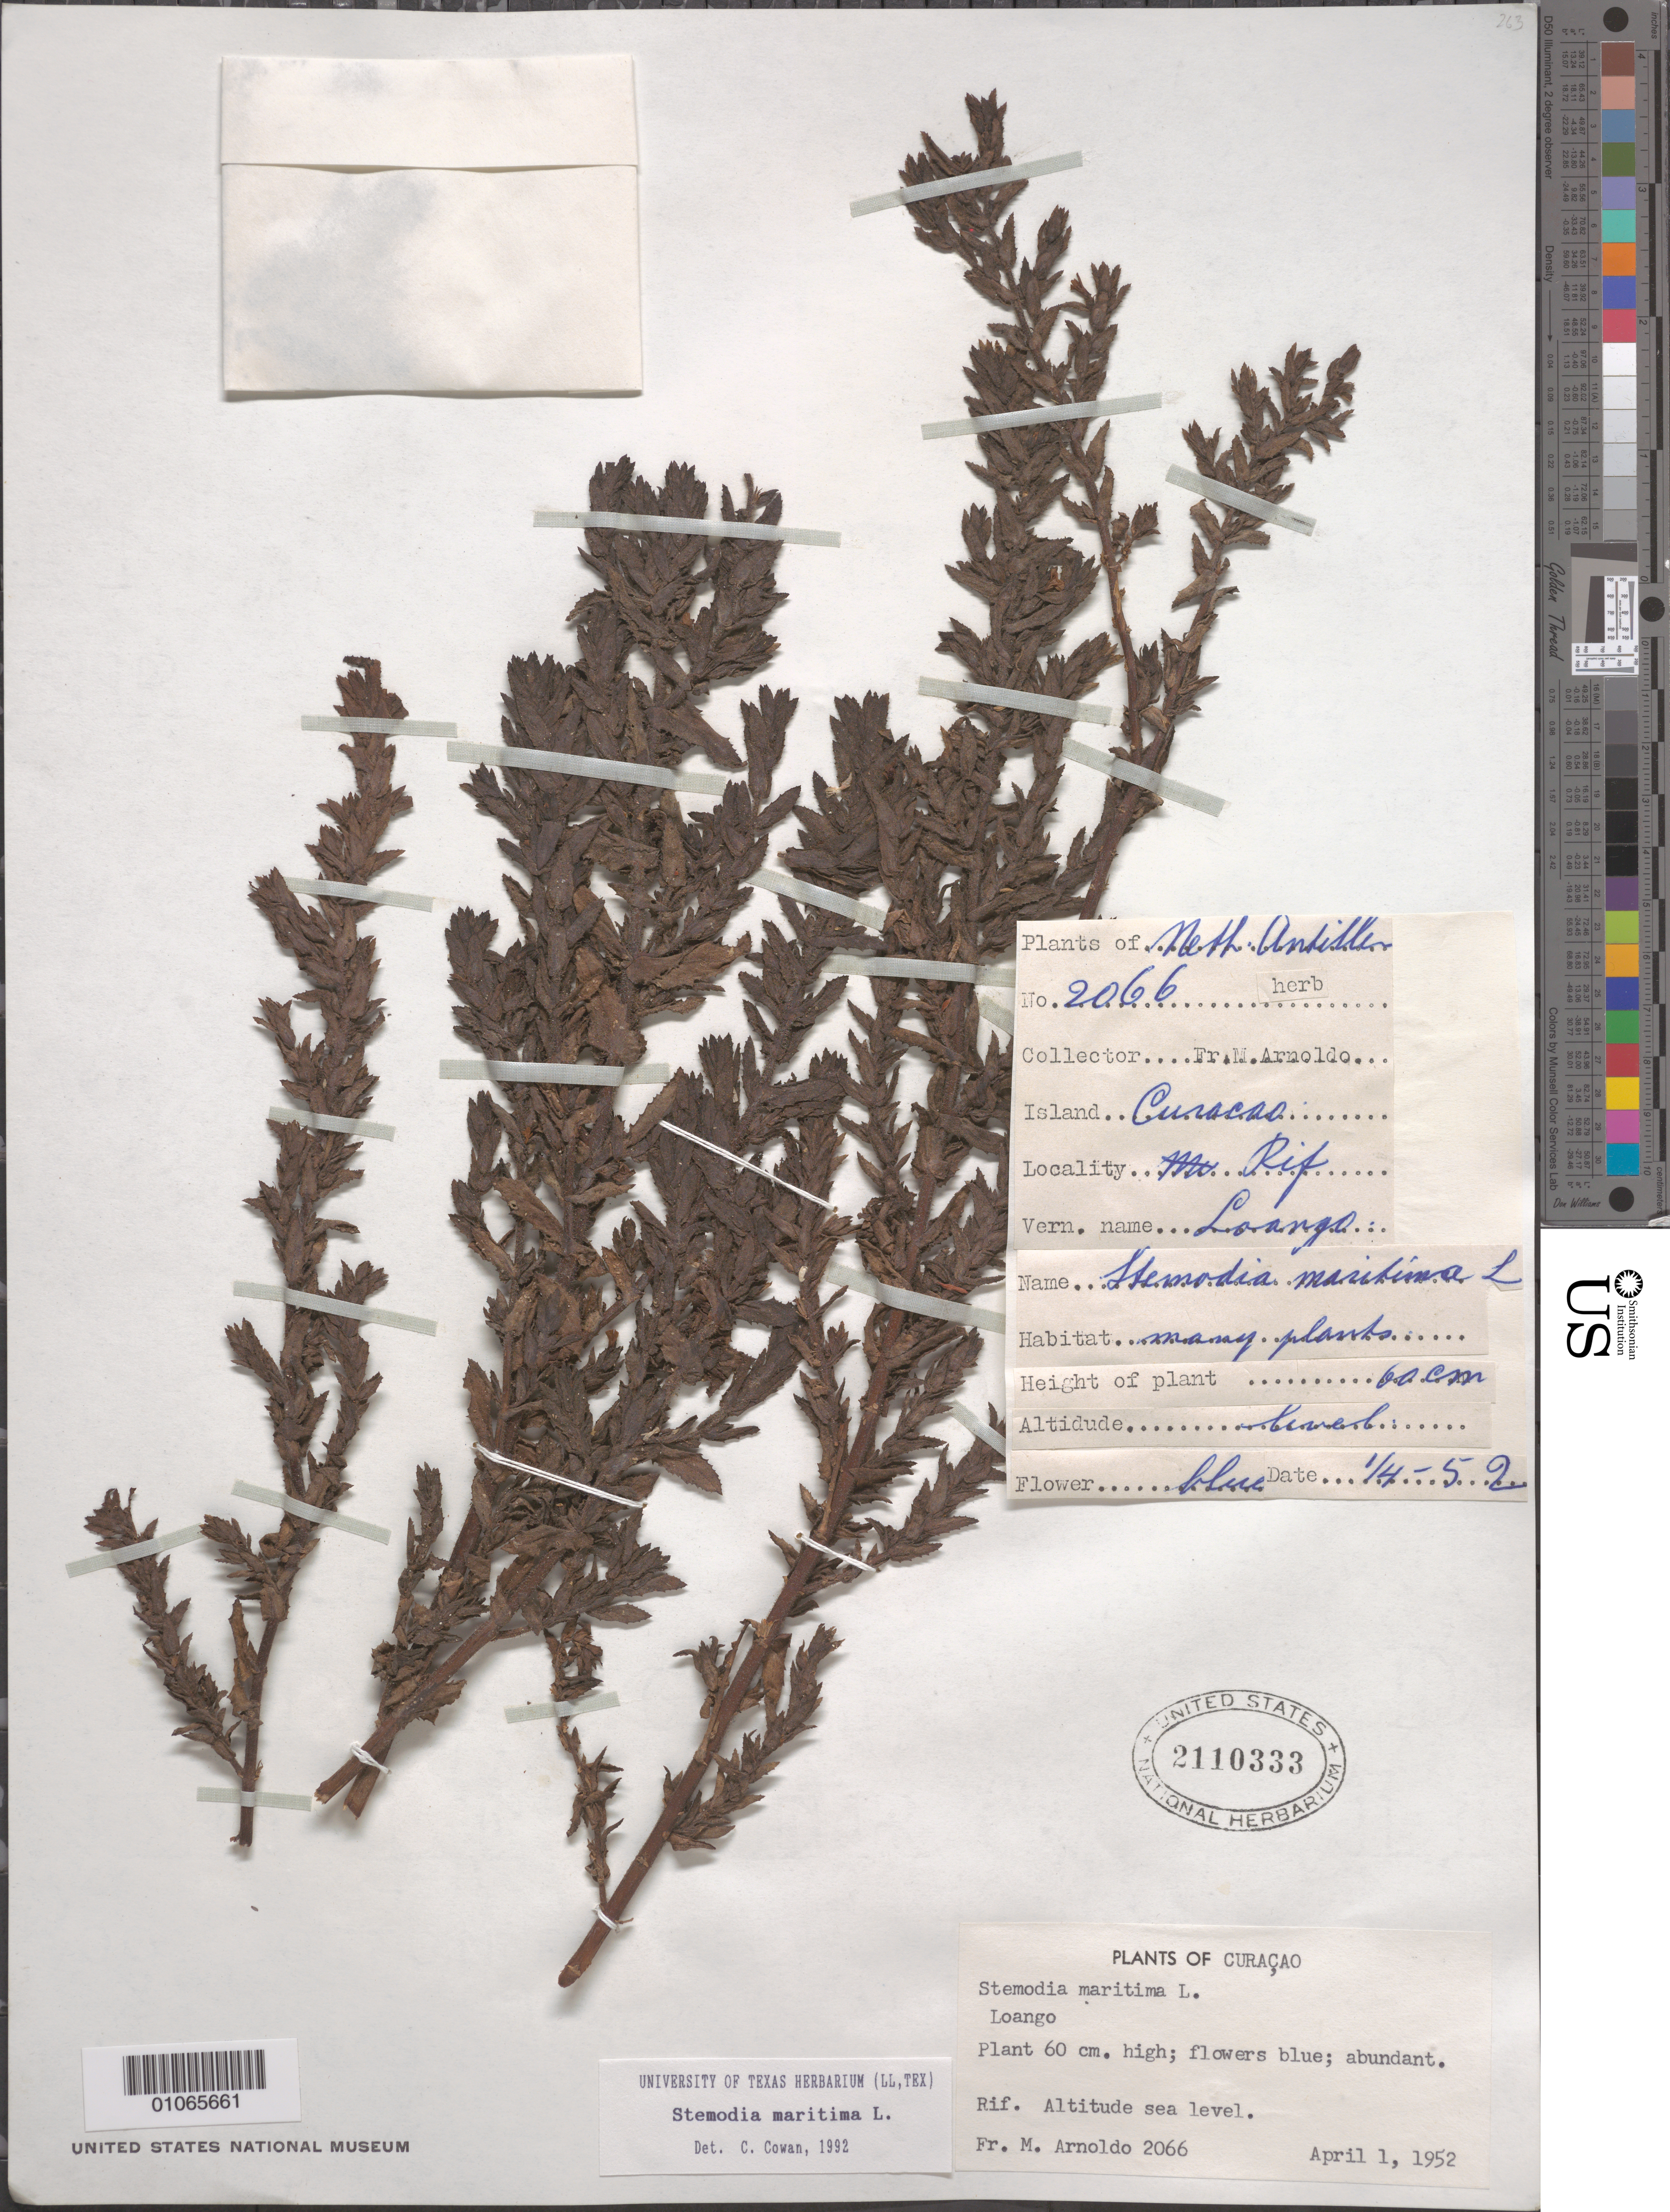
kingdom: Plantae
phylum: Tracheophyta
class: Magnoliopsida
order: Lamiales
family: Plantaginaceae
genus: Stemodia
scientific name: Stemodia maritima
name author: L.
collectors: N. Arnoldo-Broeders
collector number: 2066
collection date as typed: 01 Apr 1952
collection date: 1952-04-01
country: Curaçao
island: Curaçao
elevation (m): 0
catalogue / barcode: US 2110333